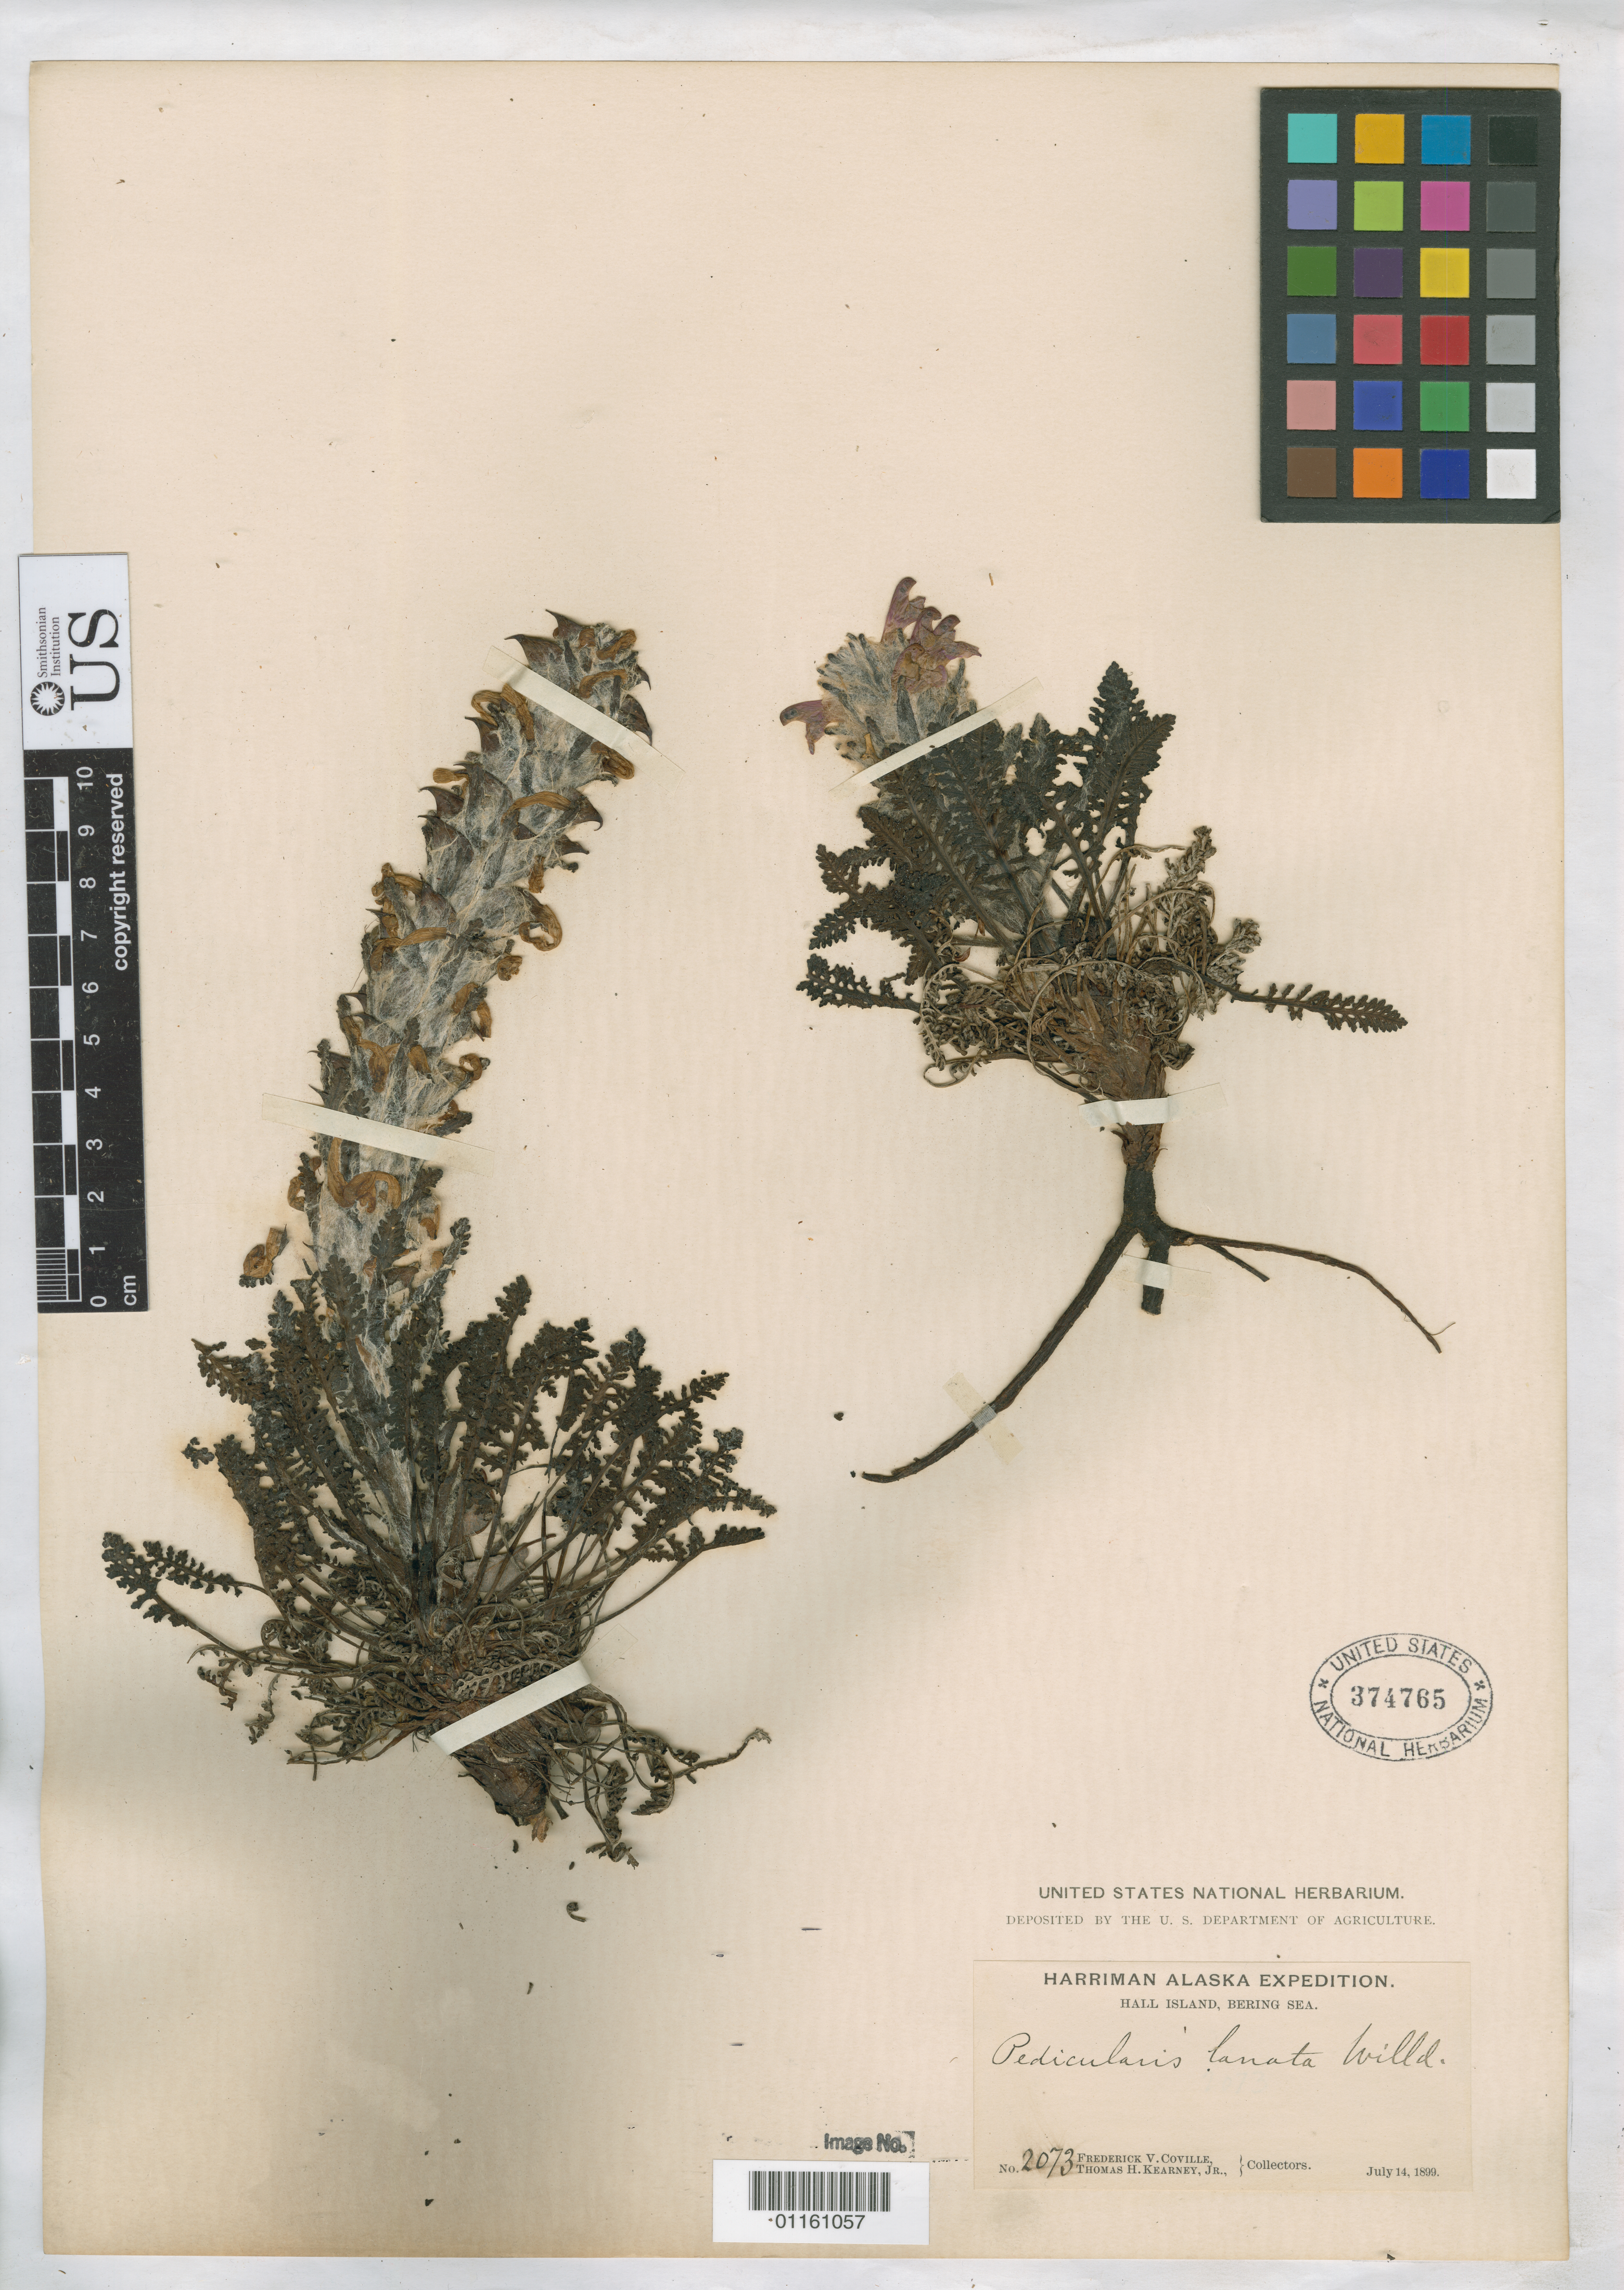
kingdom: Plantae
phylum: Tracheophyta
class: Magnoliopsida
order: Lamiales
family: Orobanchaceae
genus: Pedicularis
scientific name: Pedicularis lanata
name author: Willd. ex Cham. & Schltdl.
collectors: F. V. Coville & T. H. Kearney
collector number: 2073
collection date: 1899-07-14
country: United States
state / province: Alaska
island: Hall Island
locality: Hall Island, Bering Sea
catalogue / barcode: US 374765